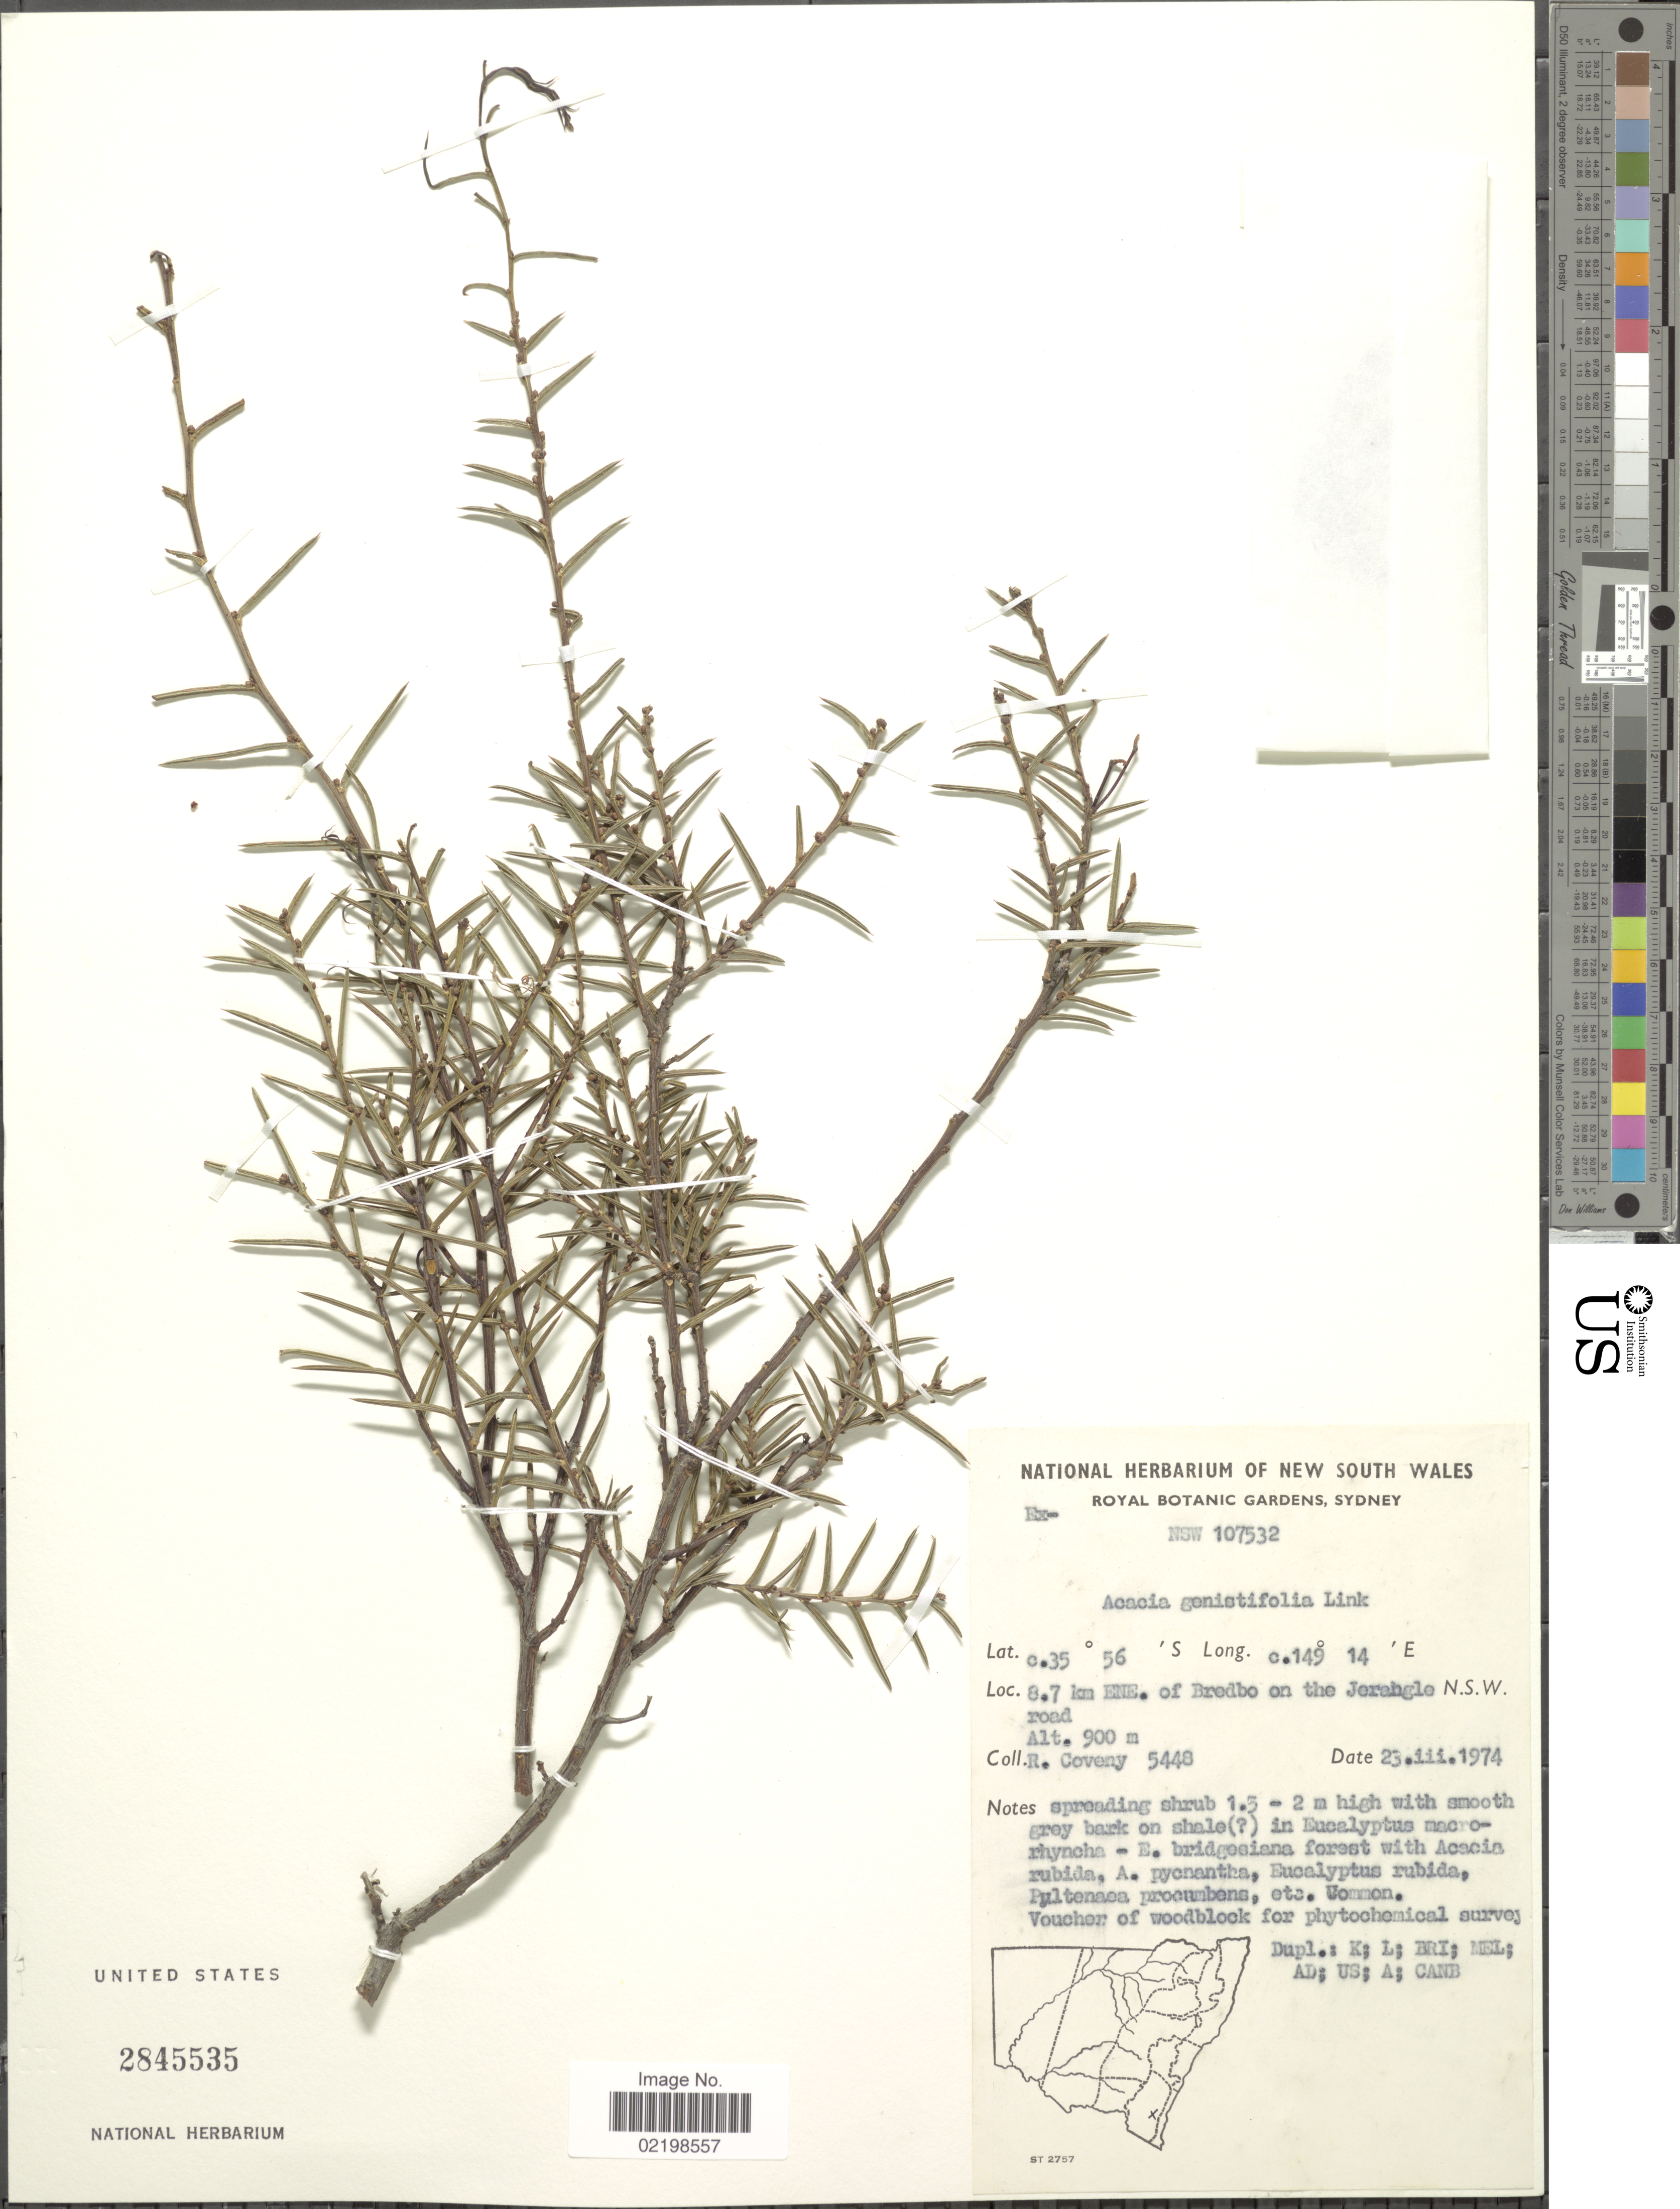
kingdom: Plantae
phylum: Tracheophyta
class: Magnoliopsida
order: Fabales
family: Fabaceae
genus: Acacia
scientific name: Acacia genistifolia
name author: Link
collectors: R. Coveny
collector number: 5448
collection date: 1974-03-23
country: Australia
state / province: New South Wales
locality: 8.7 km ENE. of Bredbo on the Jerahgle road, N.S.W.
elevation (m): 900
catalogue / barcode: US 2845535